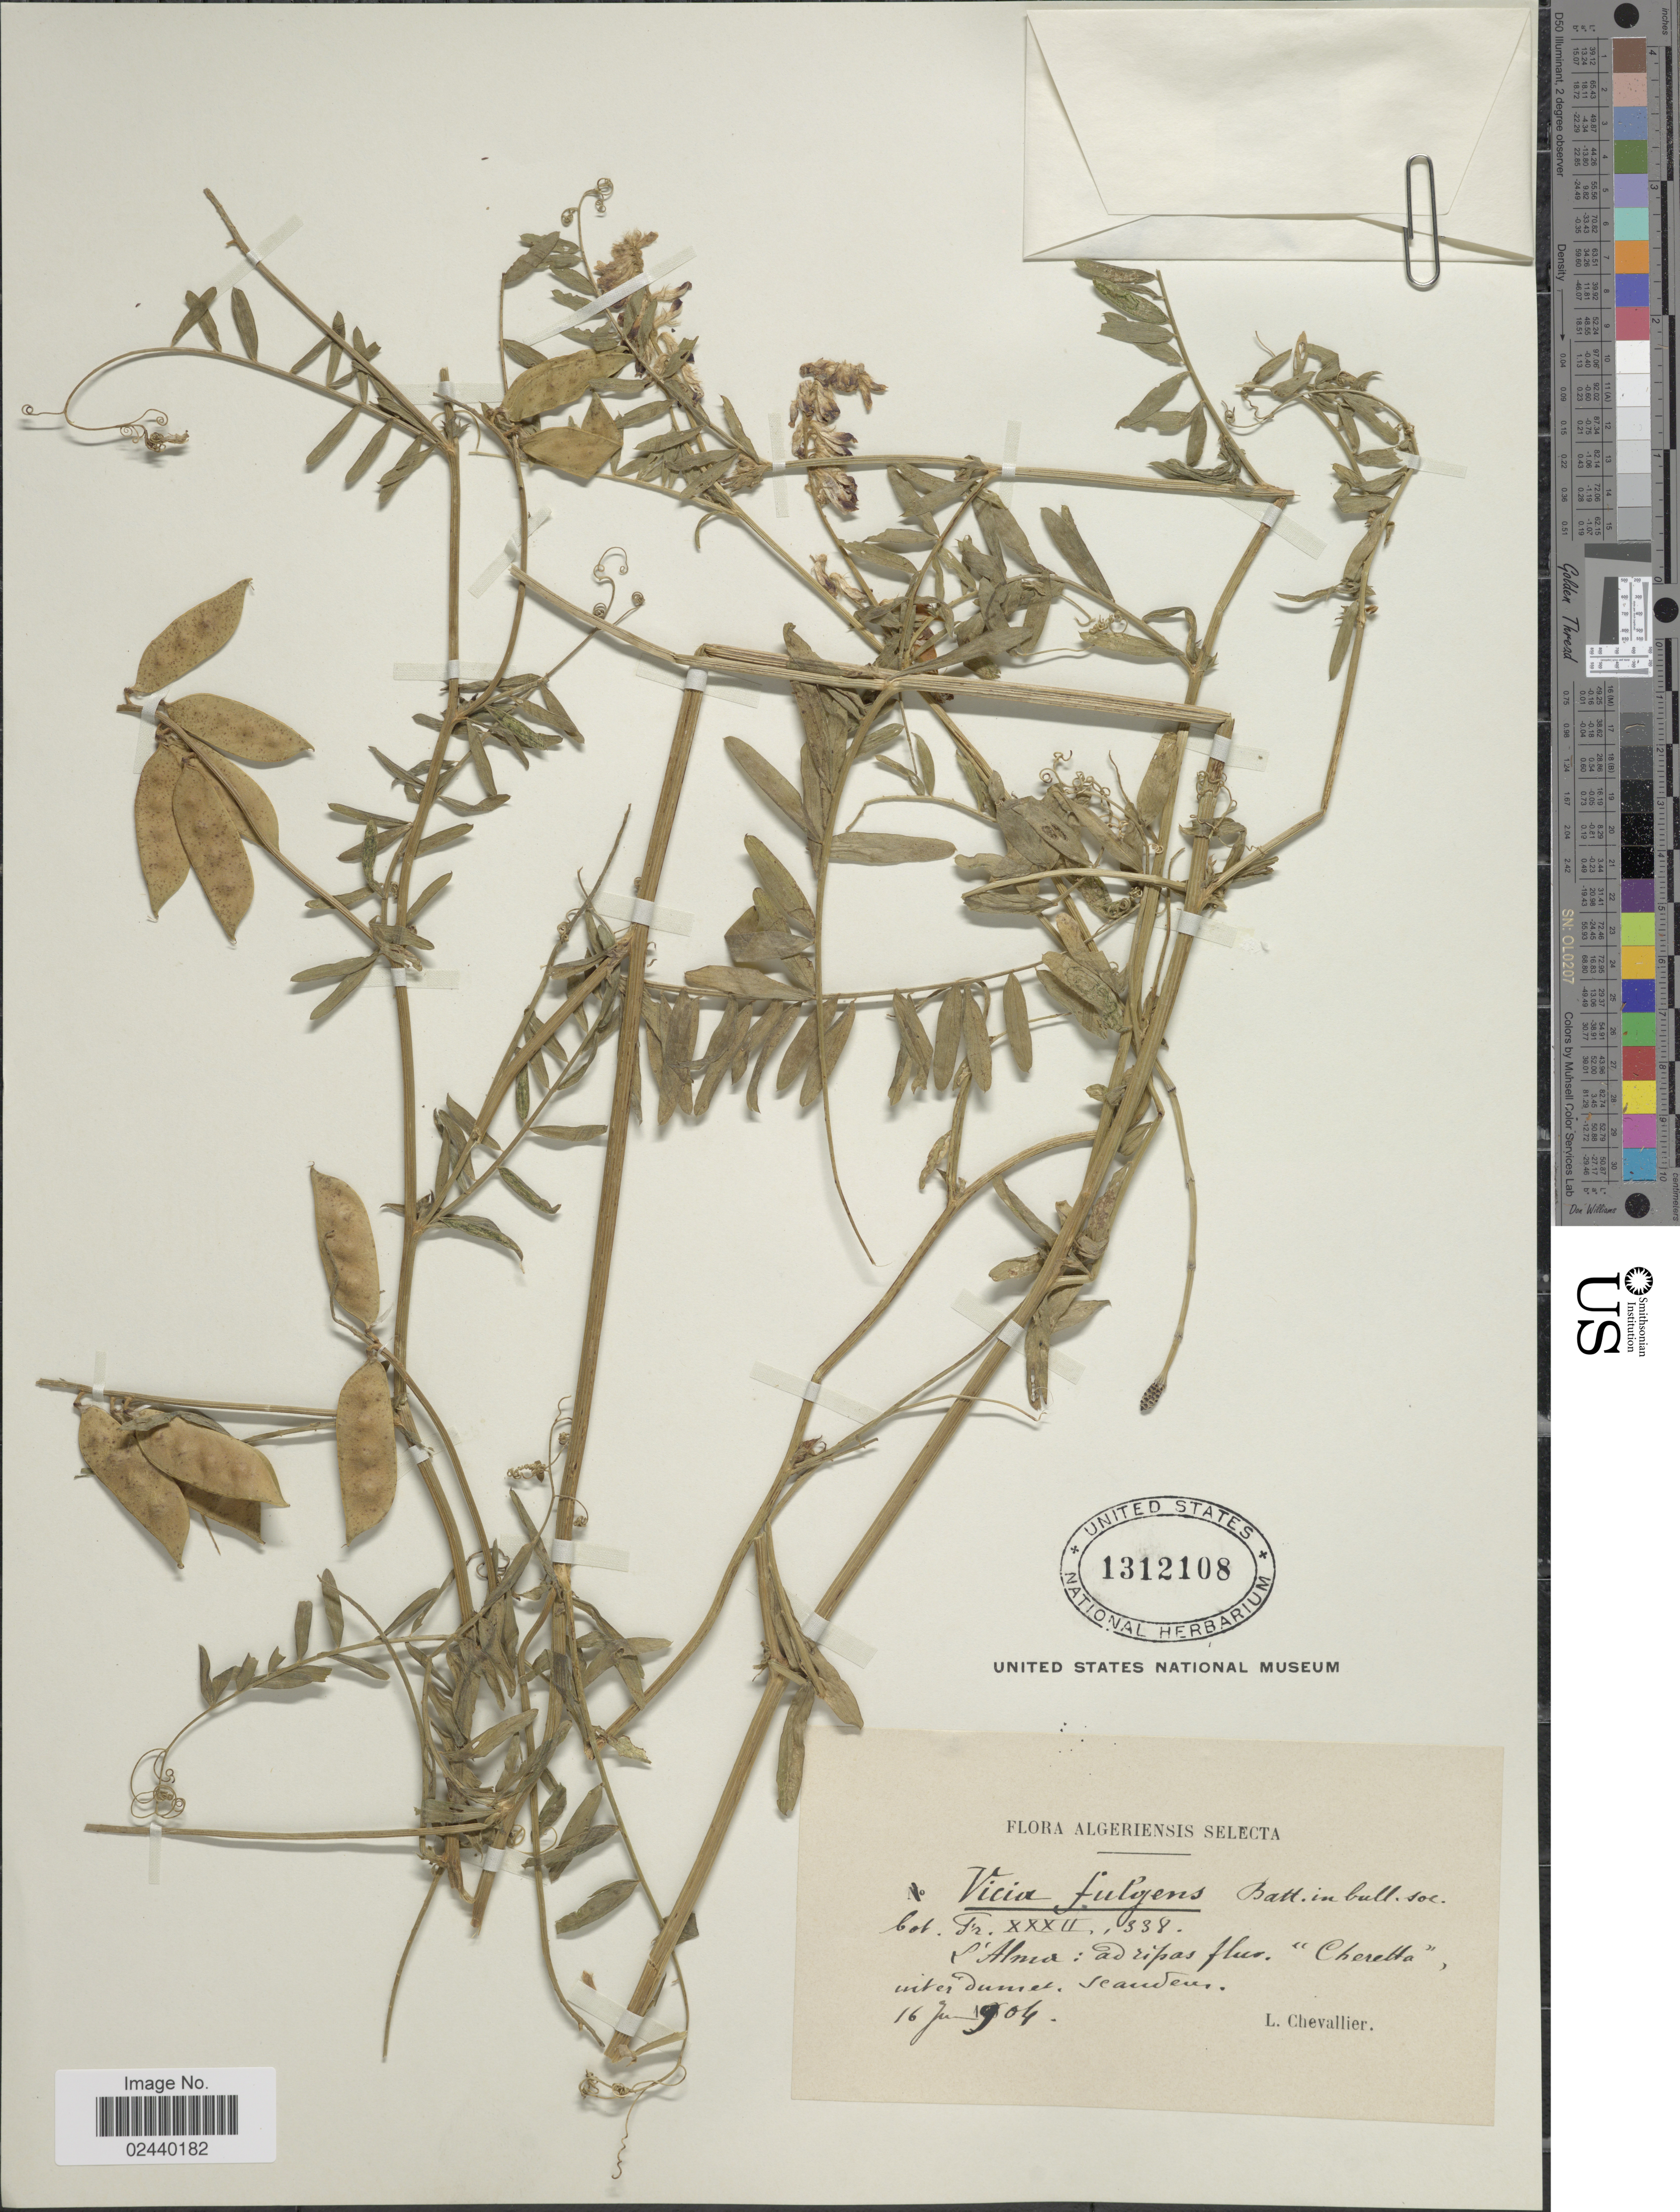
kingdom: Plantae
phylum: Tracheophyta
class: Magnoliopsida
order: Fabales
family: Fabaceae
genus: Vicia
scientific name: Vicia fulgens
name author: Batt.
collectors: L. Chevallier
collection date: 1904-06-16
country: Algeria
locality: L'Alma: ad ripas fluv. "Cheretta", inter dumer, scandens.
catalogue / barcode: US 1312108